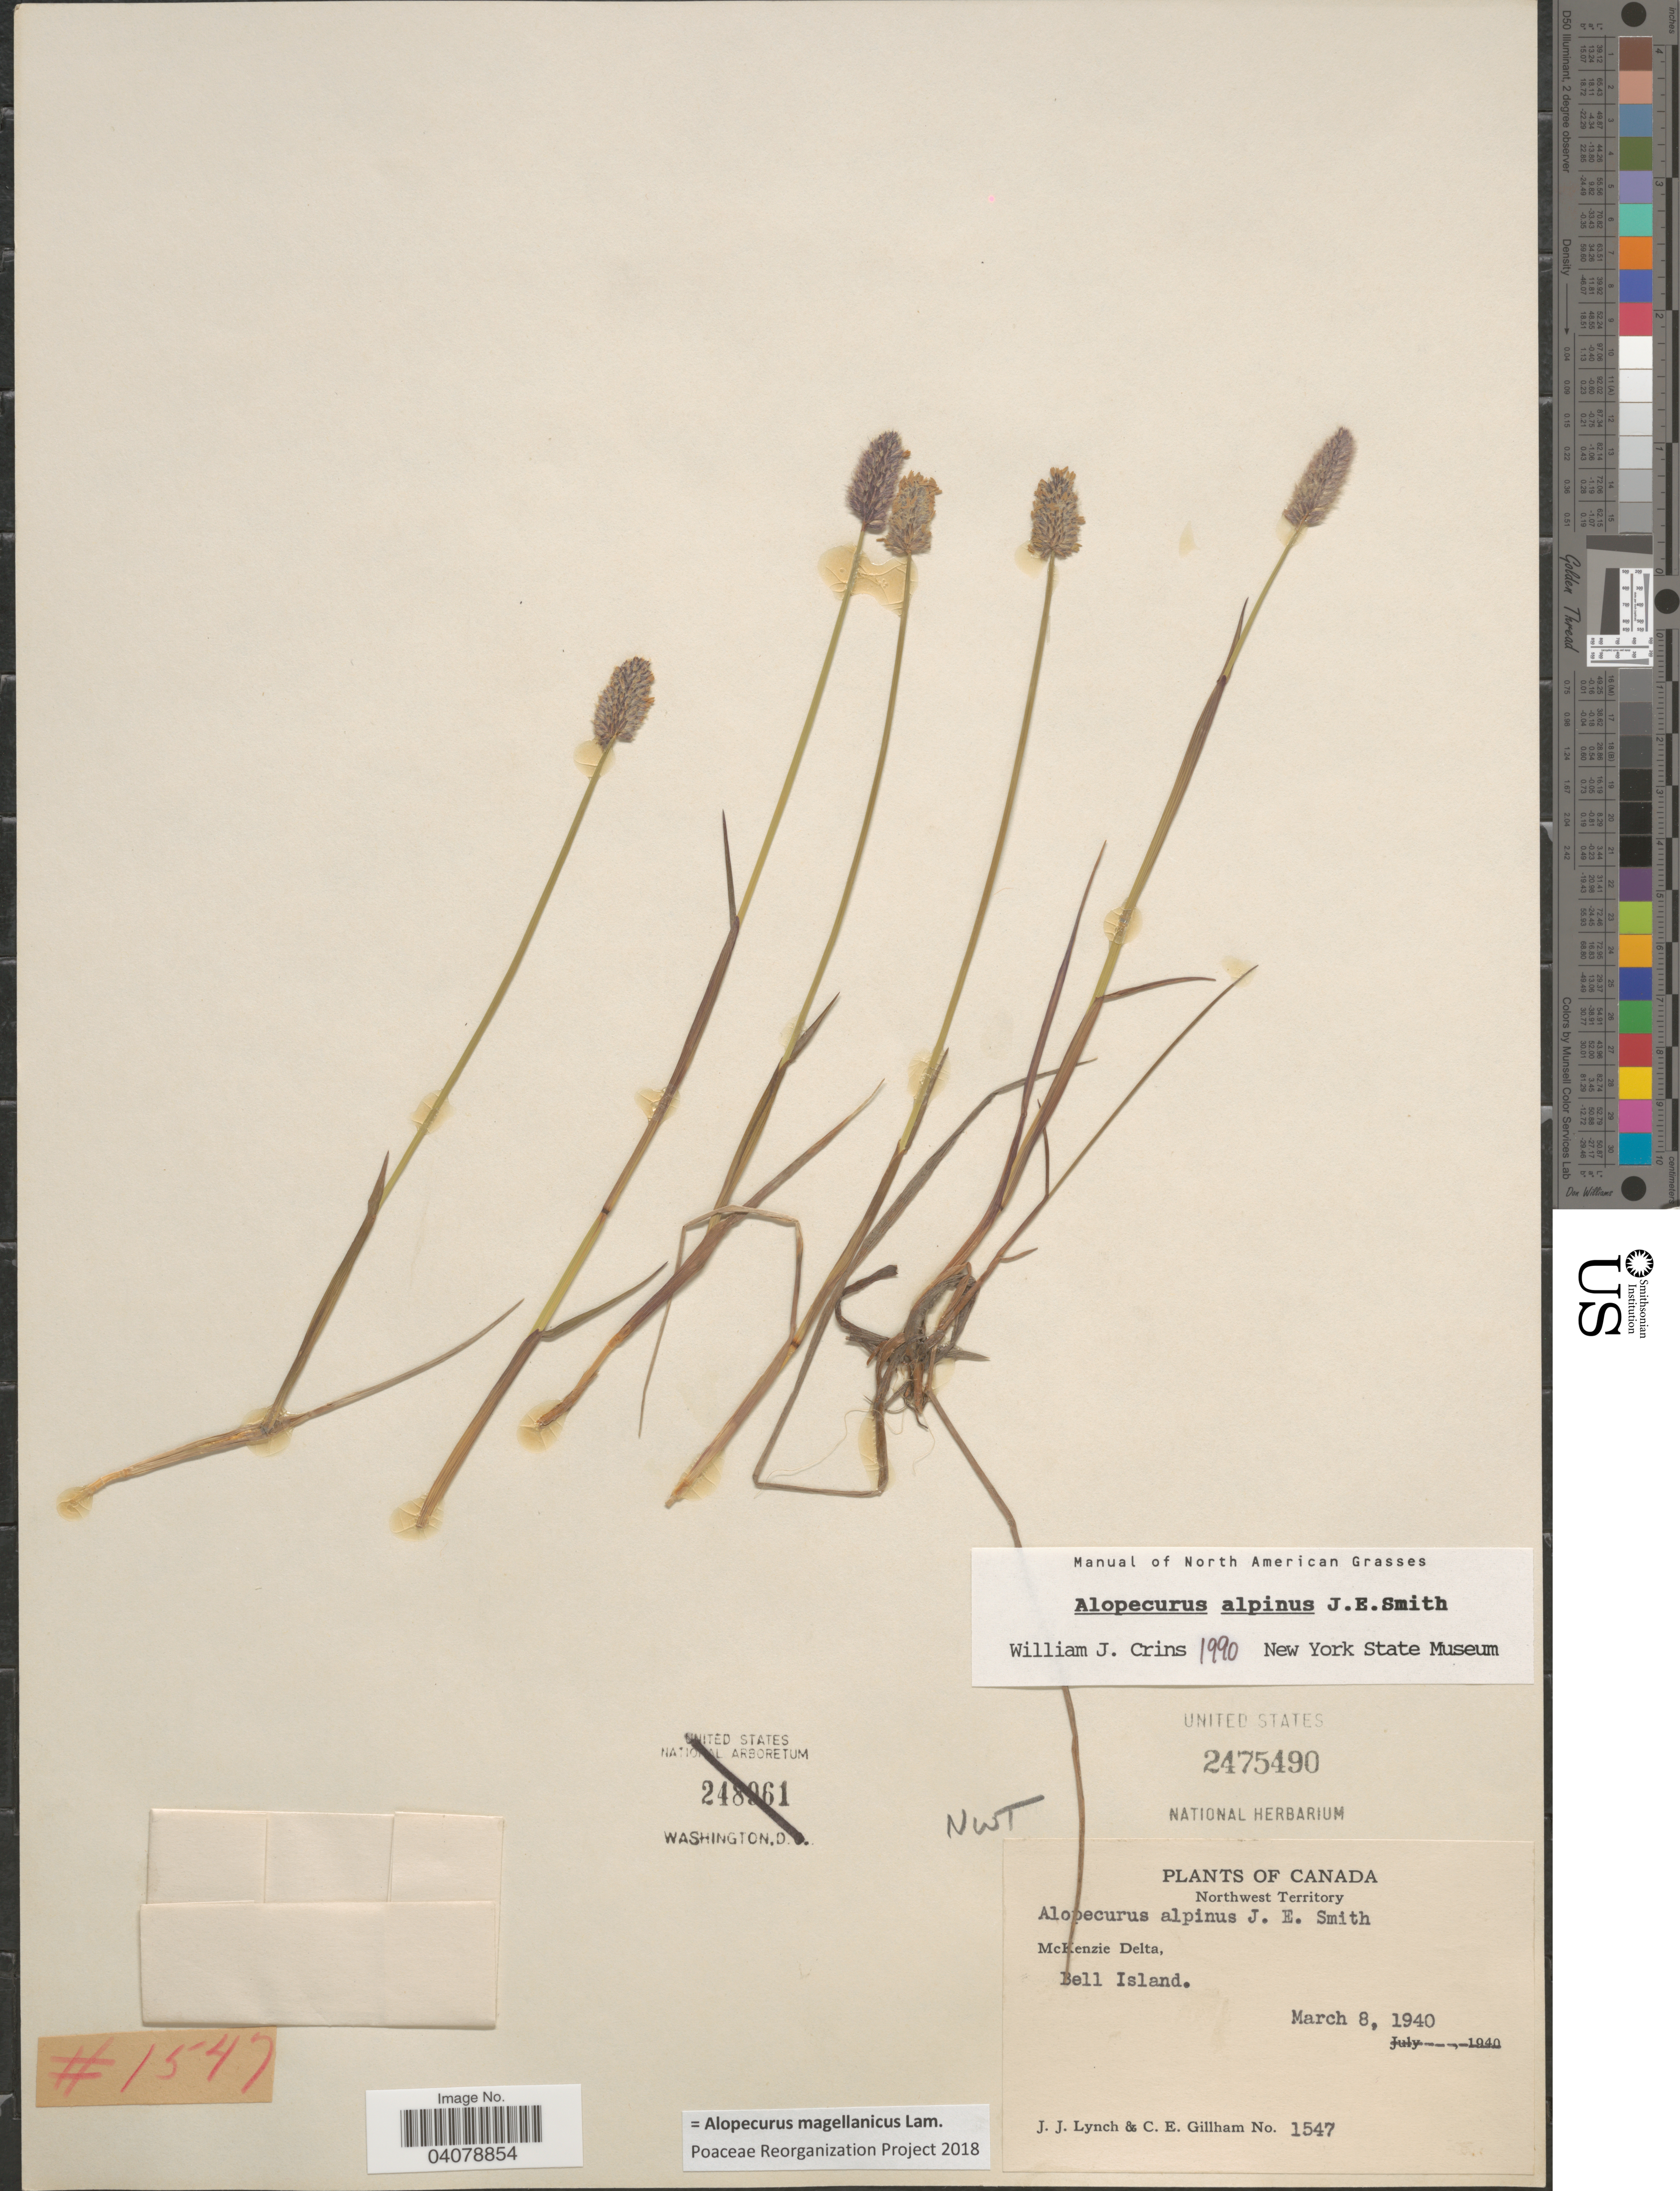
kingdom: Plantae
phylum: Tracheophyta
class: Liliopsida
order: Poales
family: Poaceae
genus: Alopecurus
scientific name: Alopecurus magellanicus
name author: Lam.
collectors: J. Lynch & C. Gillham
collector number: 1547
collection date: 1940-03-08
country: Canada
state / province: Northwest Territories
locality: Northwest Territory. McKenzie Delta, Bell Island.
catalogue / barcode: US 2475490